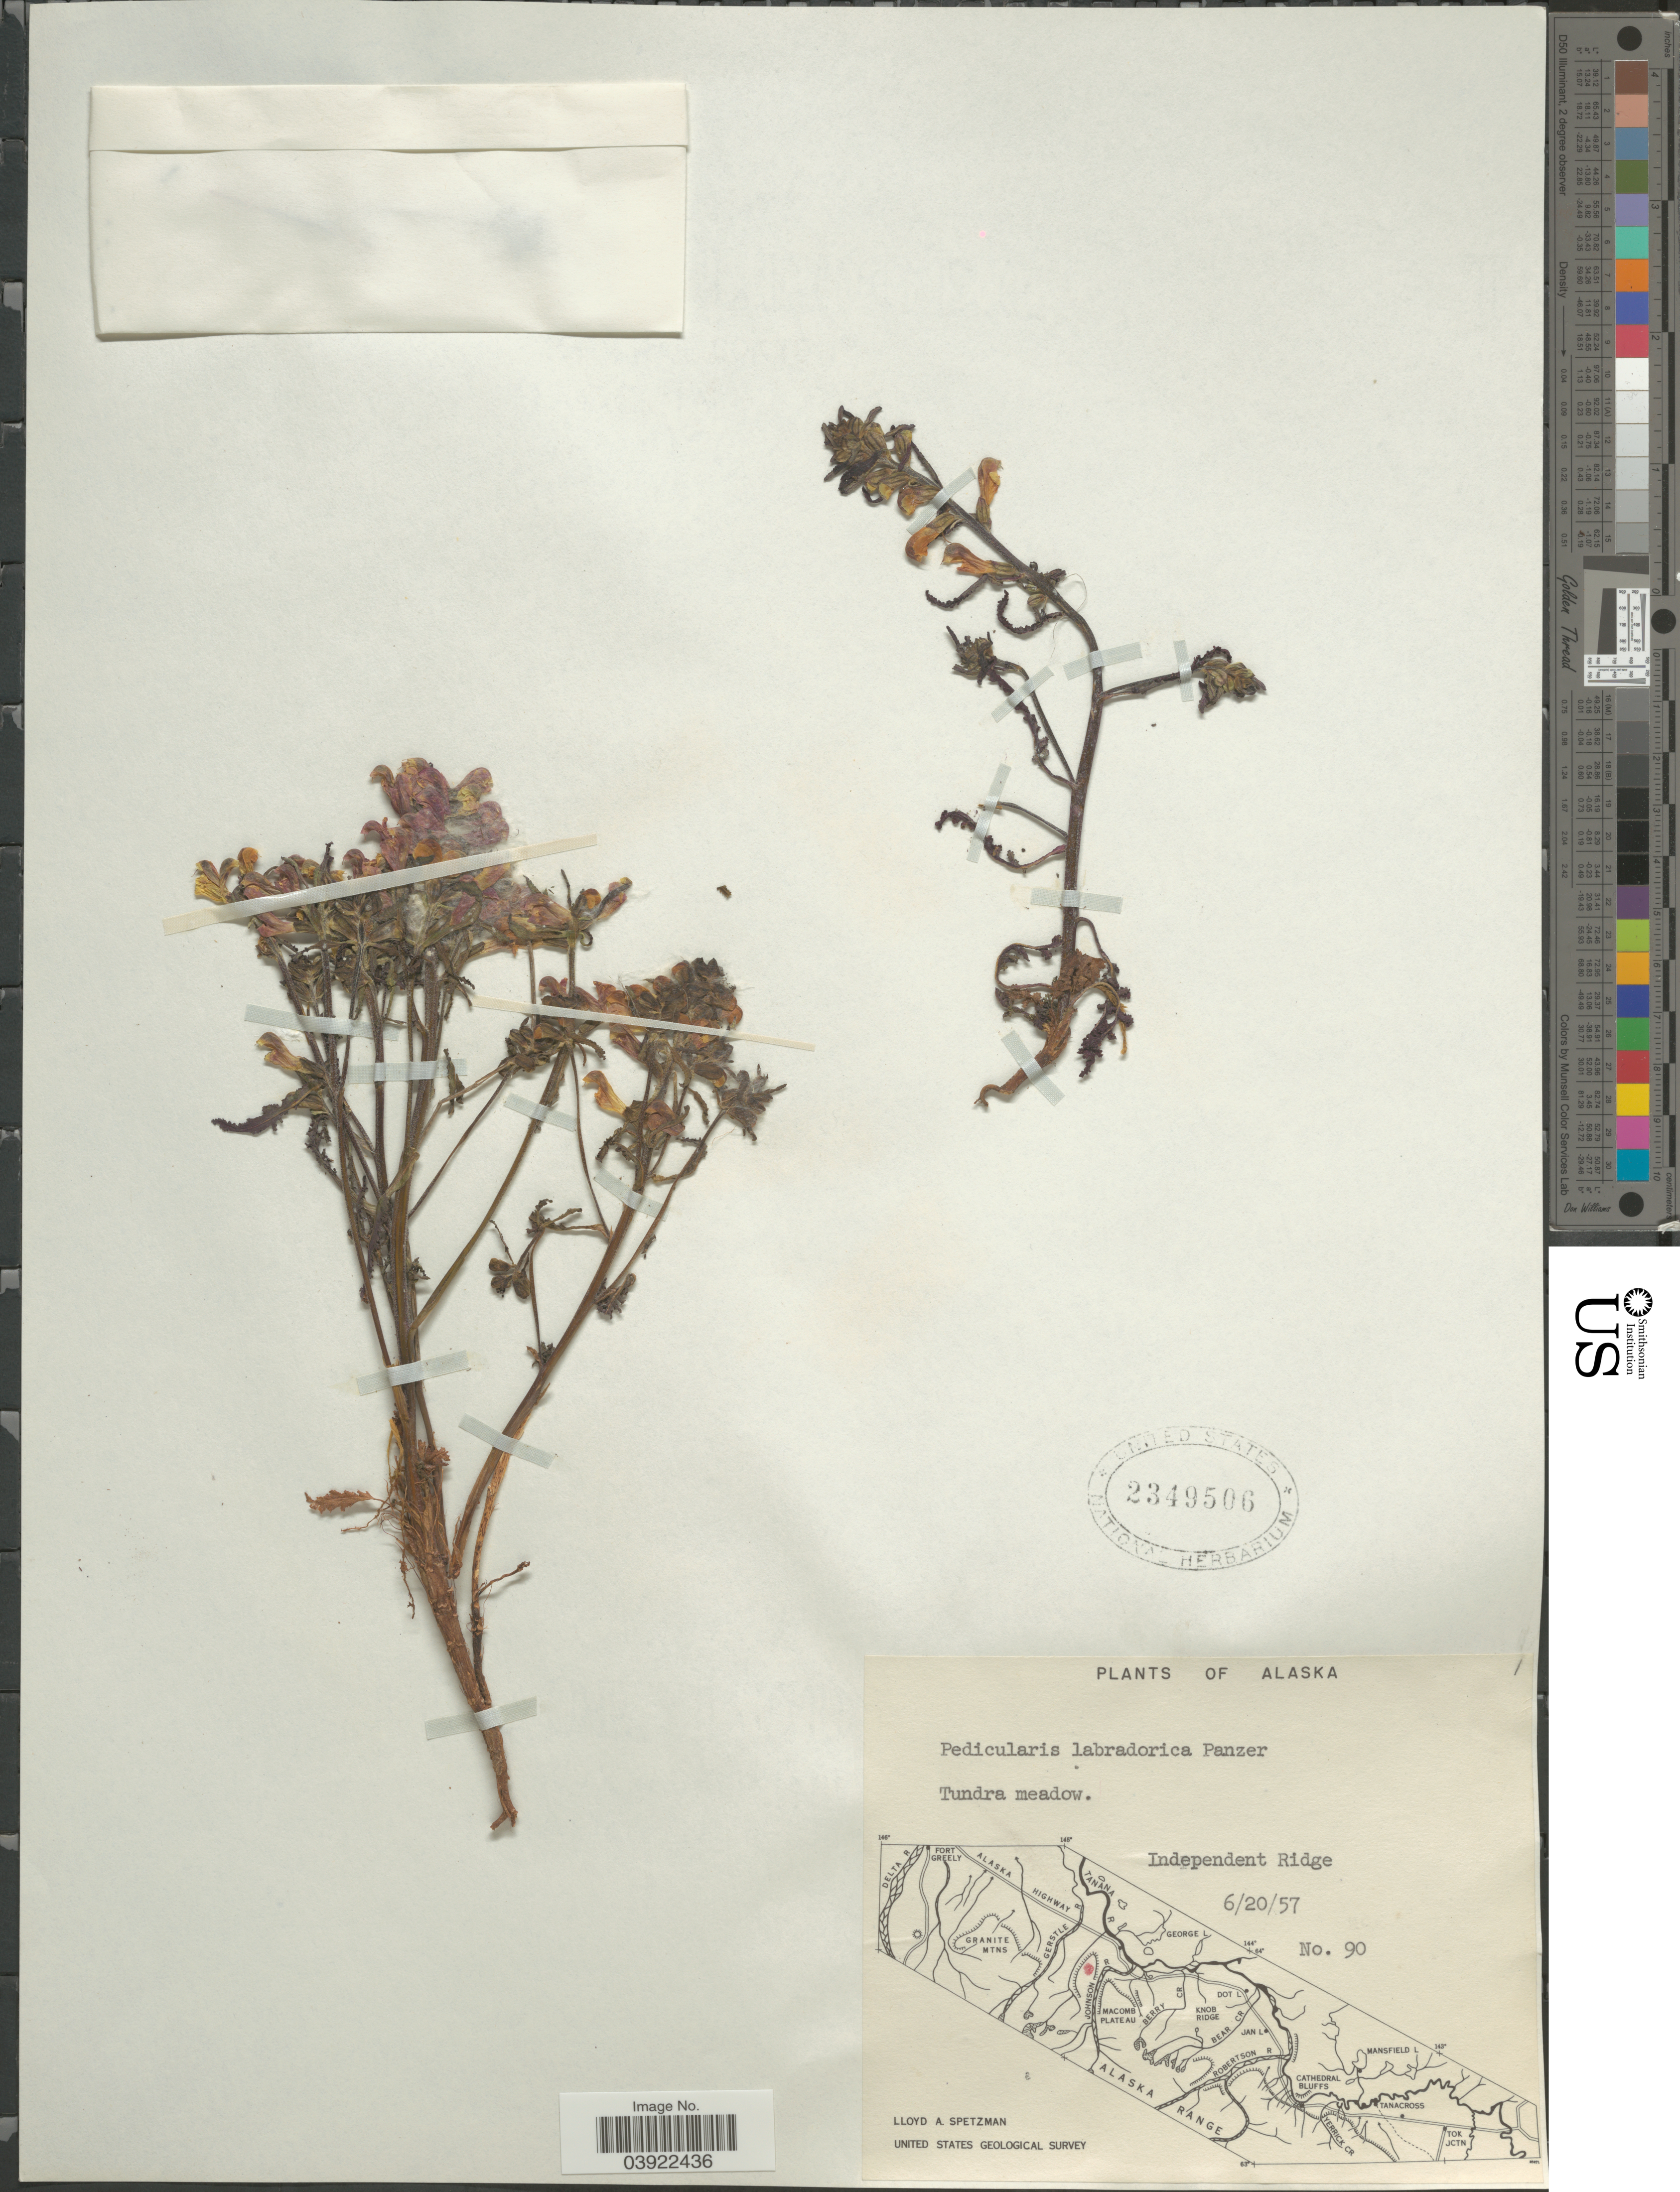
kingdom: Plantae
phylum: Tracheophyta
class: Magnoliopsida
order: Lamiales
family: Orobanchaceae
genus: Pedicularis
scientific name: Pedicularis labradorica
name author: Wirsing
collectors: L. Spetzman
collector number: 90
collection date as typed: Transcribed d/m/y: 20/6/57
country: United States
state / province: Alaska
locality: Independent Ridge.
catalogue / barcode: US 2349506